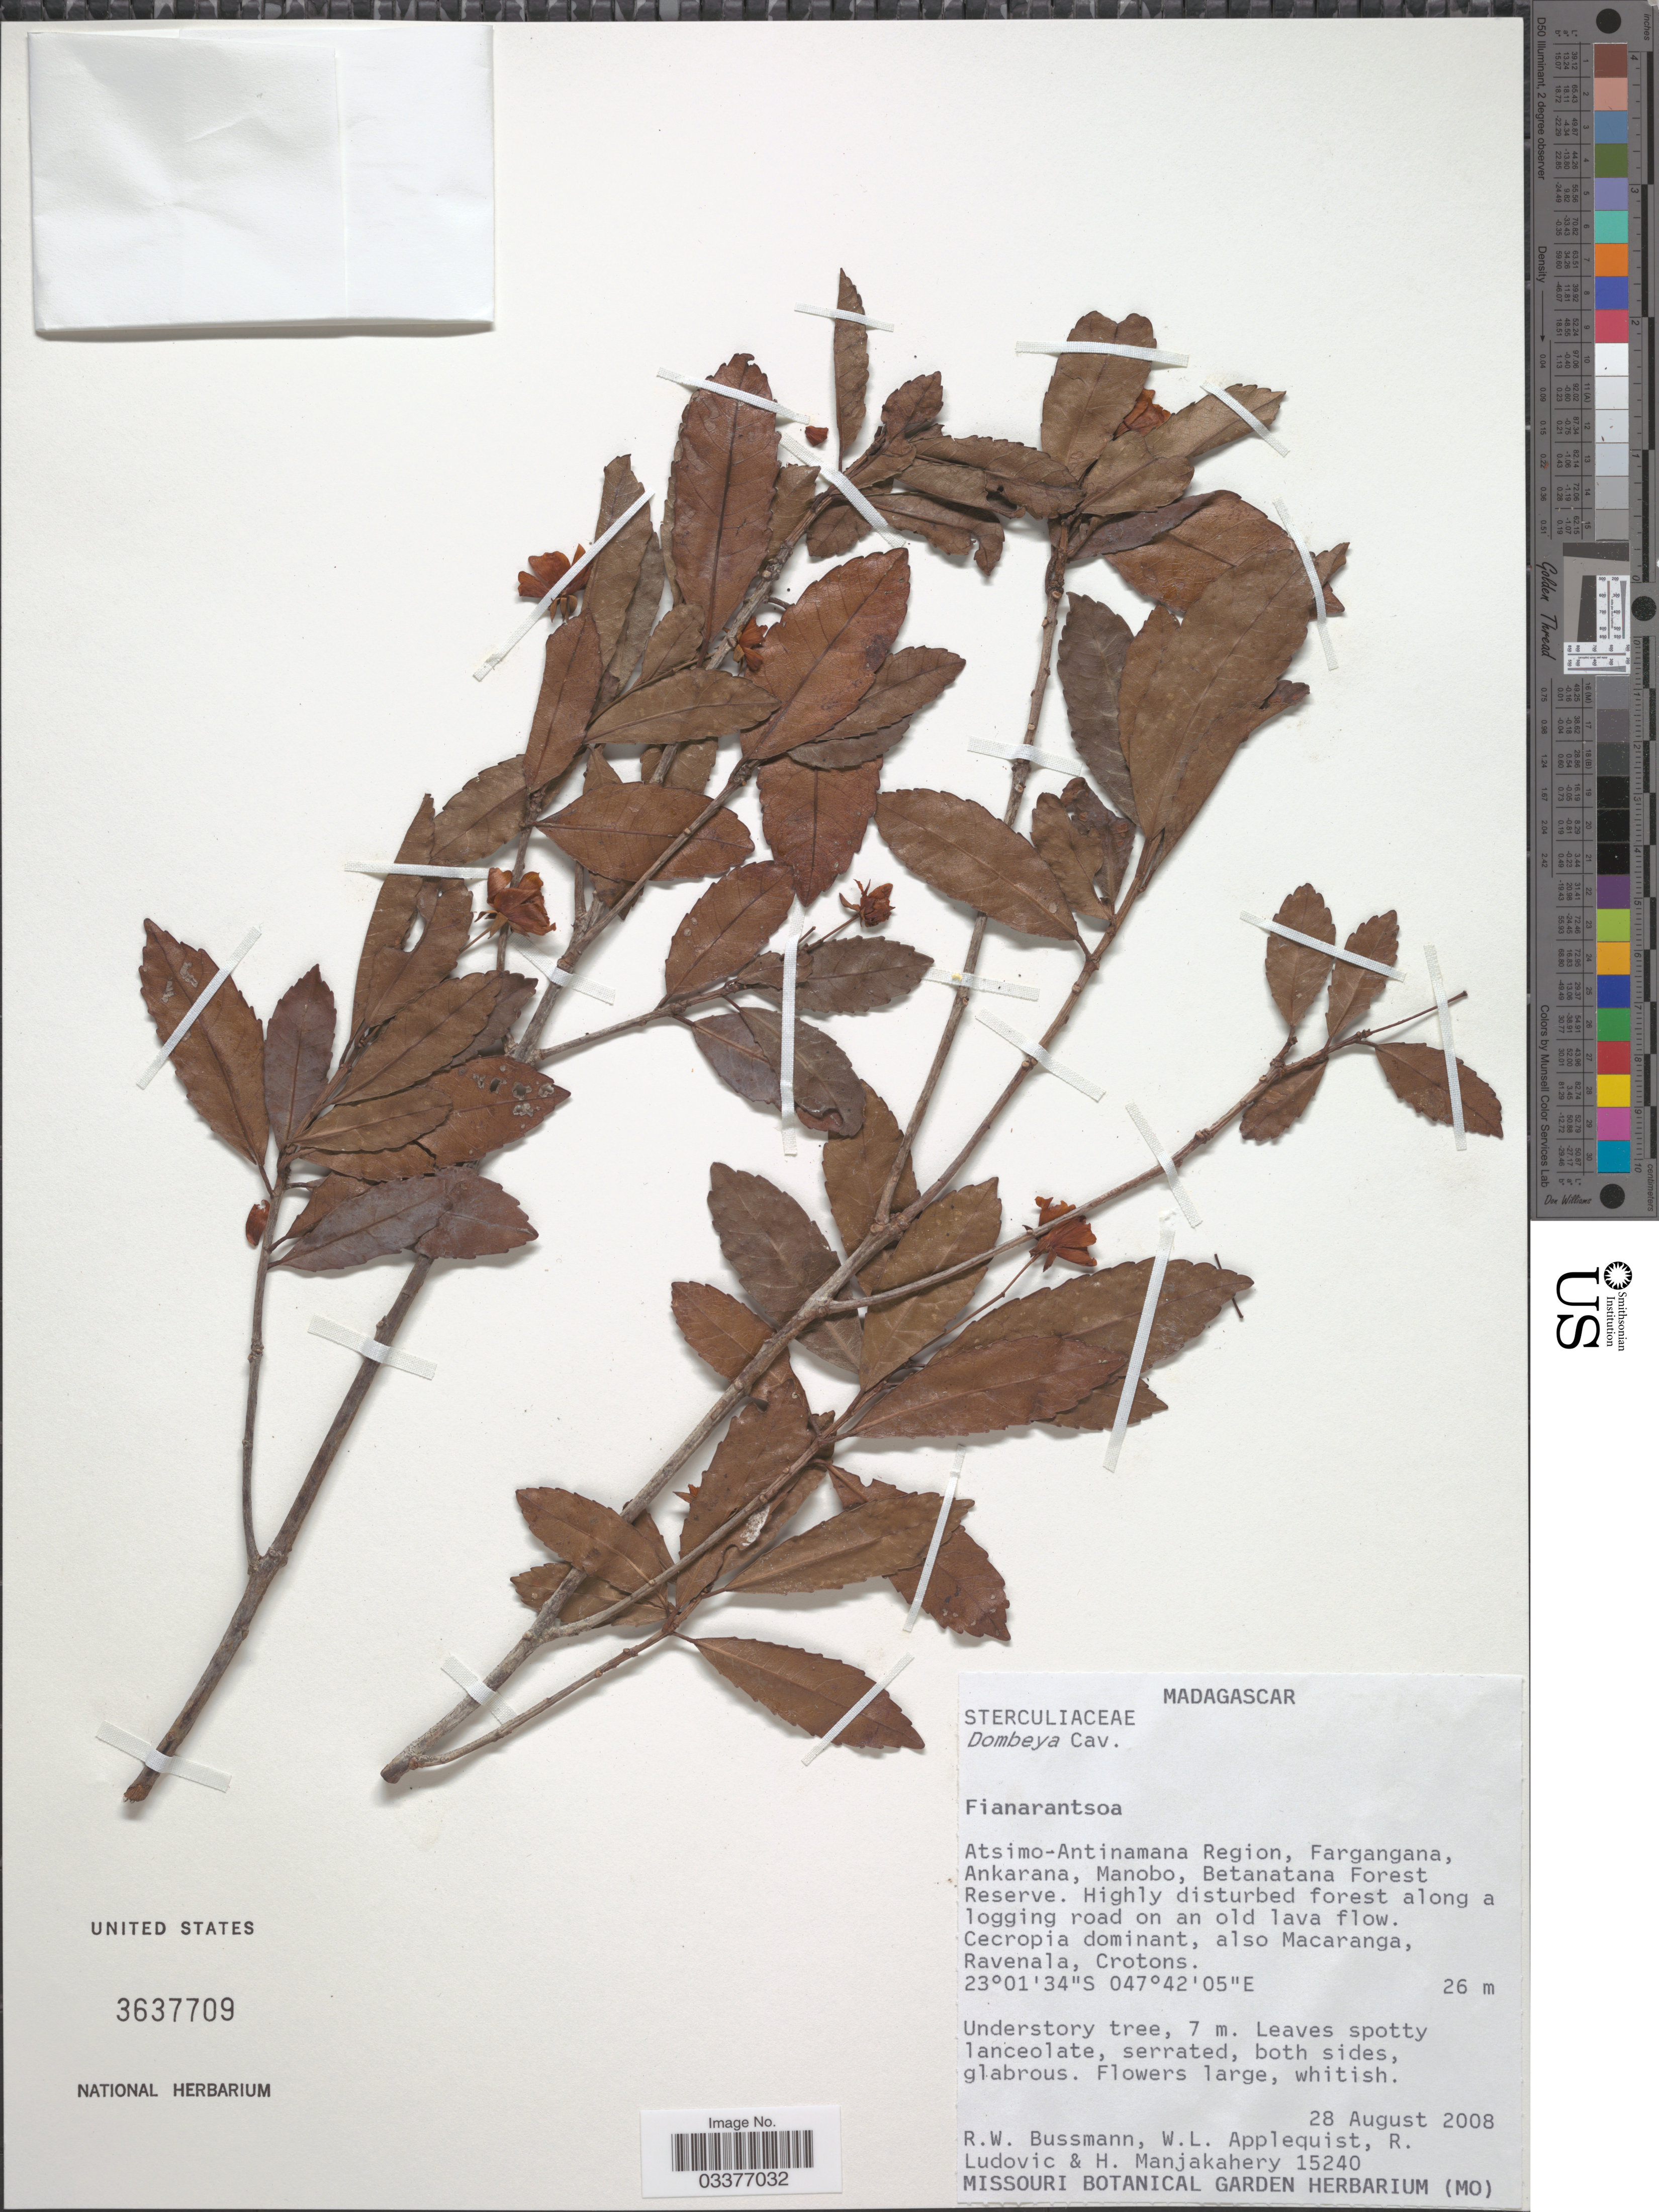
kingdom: Plantae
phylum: Tracheophyta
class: Magnoliopsida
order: Malvales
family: Malvaceae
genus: Dombeya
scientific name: Dombeya sp.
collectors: R. W. Bussmann, W. Applequist, R. Ludovic & H. N. Manjakahery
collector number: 15240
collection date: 2008-08-28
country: Madagascar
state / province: Atsimo-Atsinanana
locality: Atsimo-Antinamana Region, Fargangana, Ankarana, Manobo Betanatana Forest Reserve.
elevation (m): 26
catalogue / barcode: US 3637709